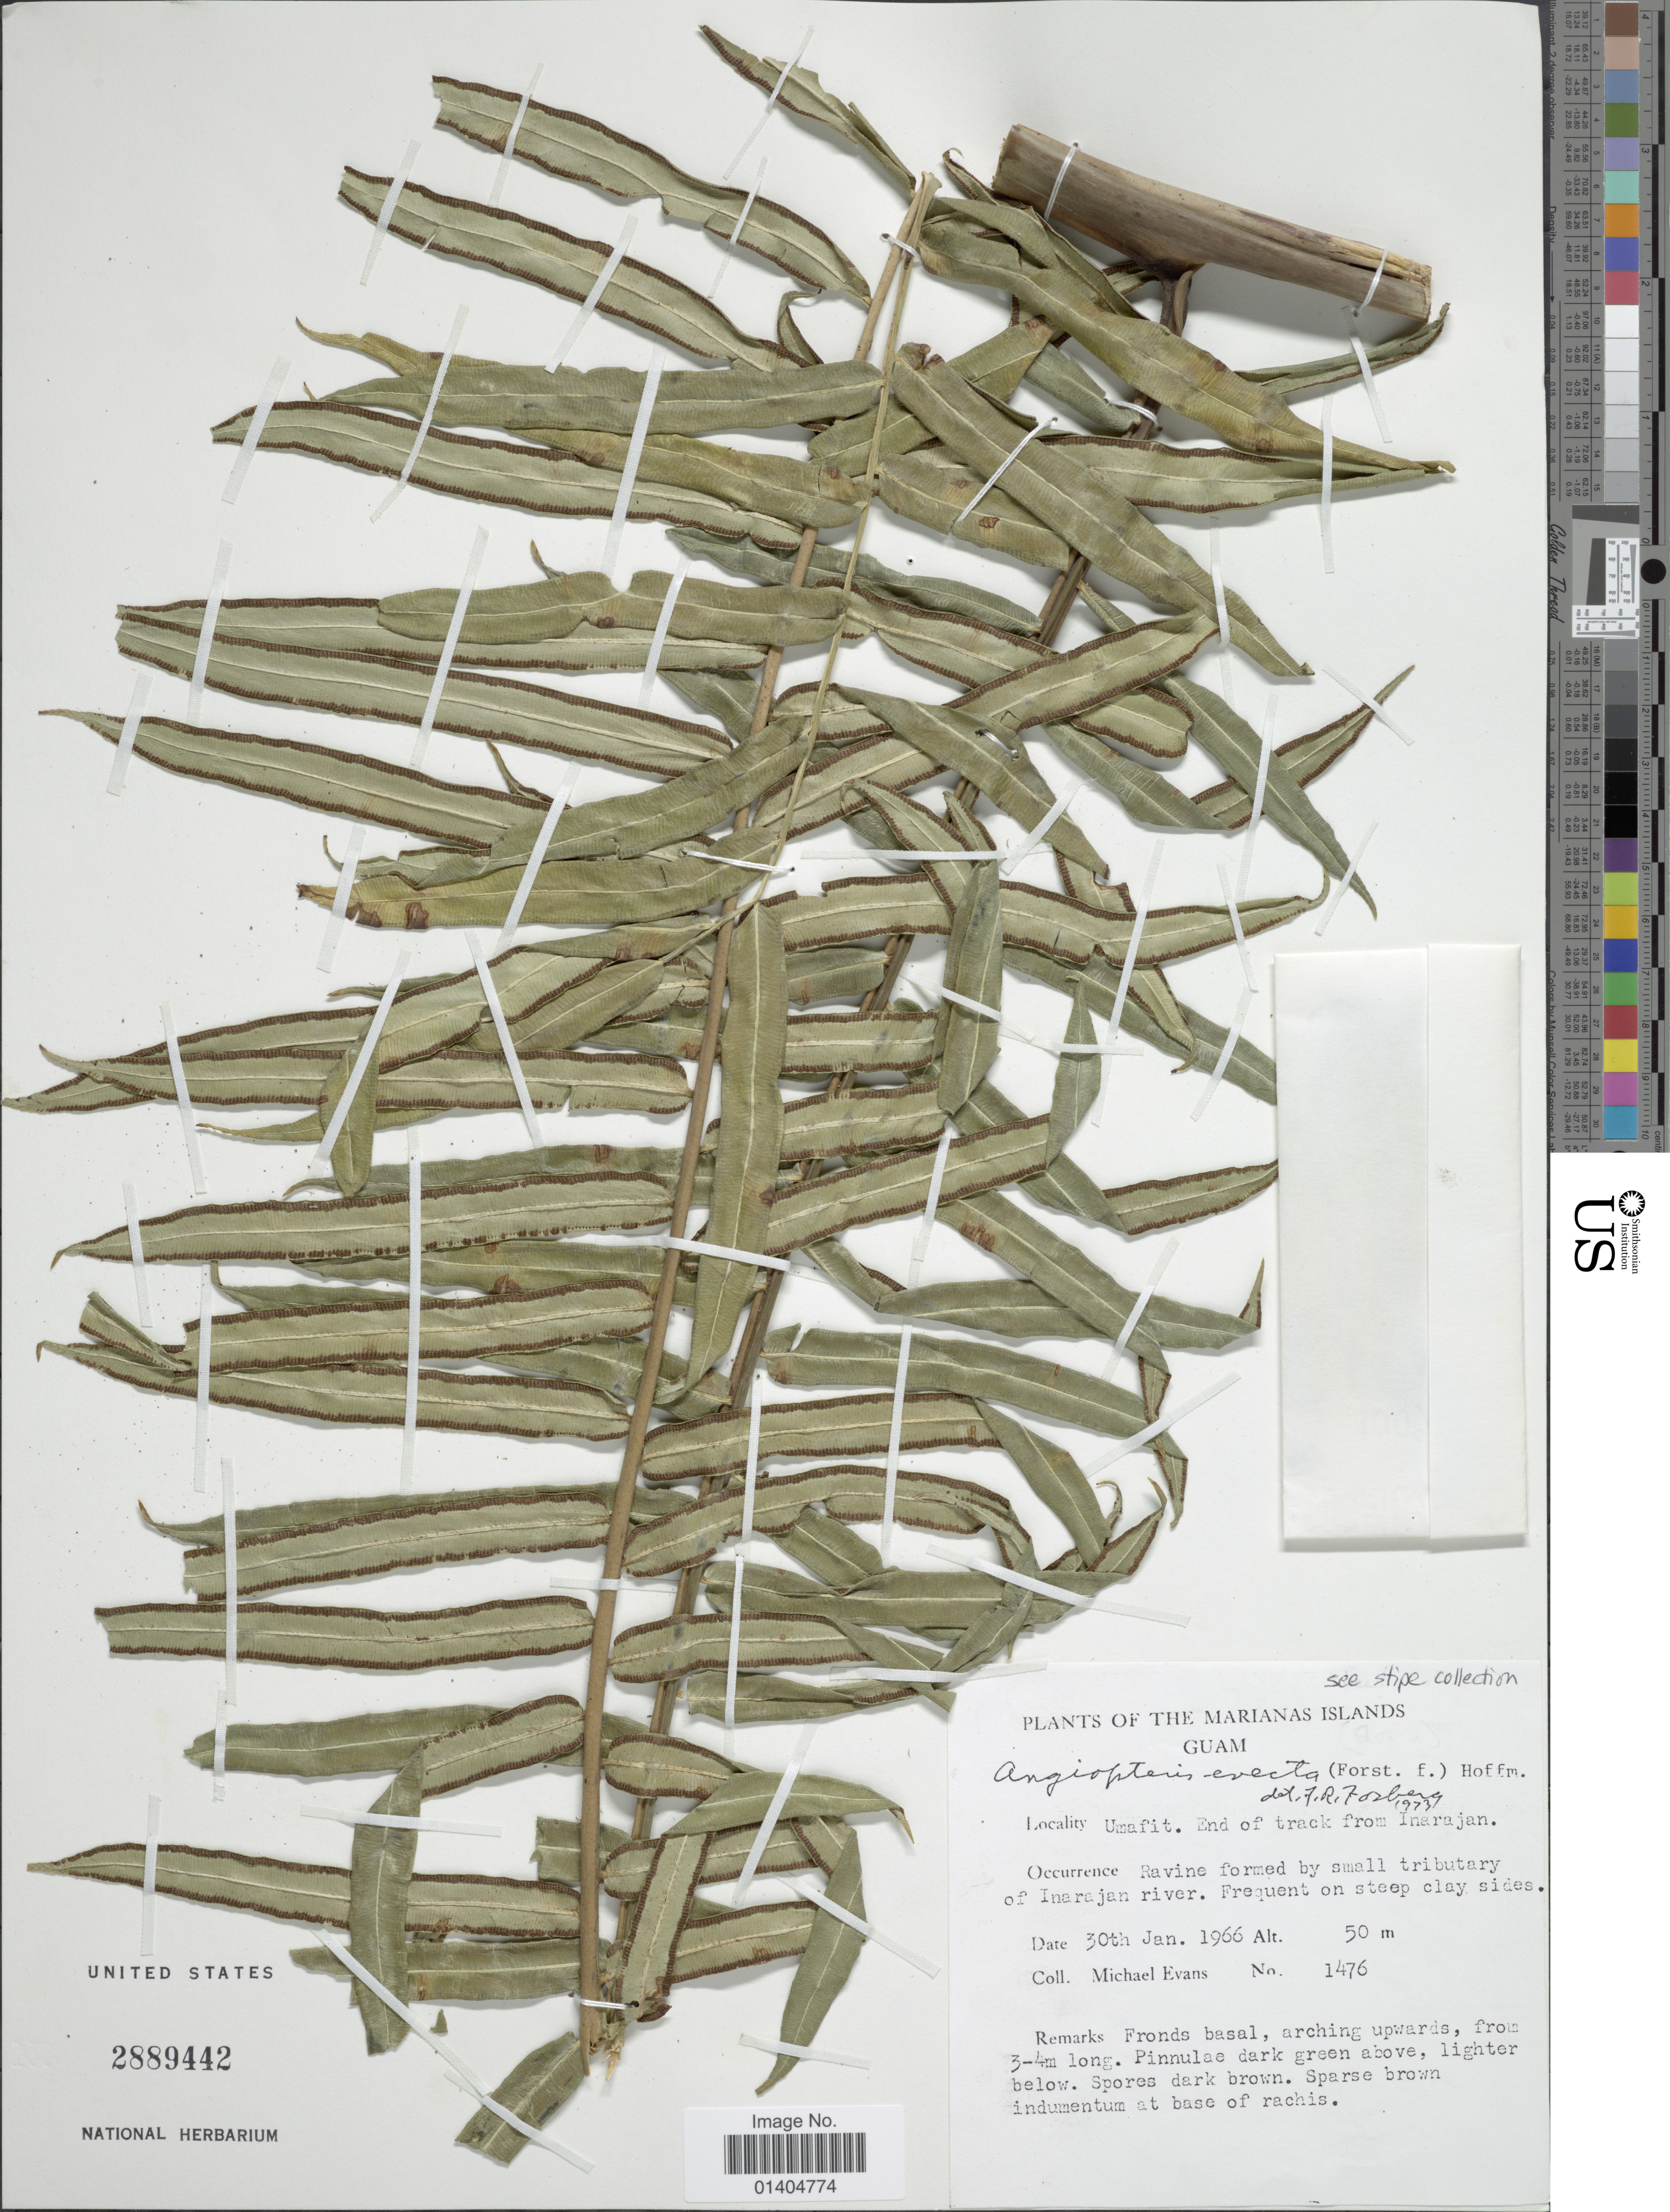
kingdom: Plantae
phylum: Tracheophyta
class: Polypodiopsida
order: Marattiales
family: Marattiaceae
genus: Angiopteris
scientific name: Angiopteris evecta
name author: (G. Forst.) Hoffm.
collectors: M. Evans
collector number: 1476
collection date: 1966-01-30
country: Guam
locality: The Marianas Islands Guam Umafit. End of track from Inarajan.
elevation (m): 50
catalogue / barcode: US 2889442